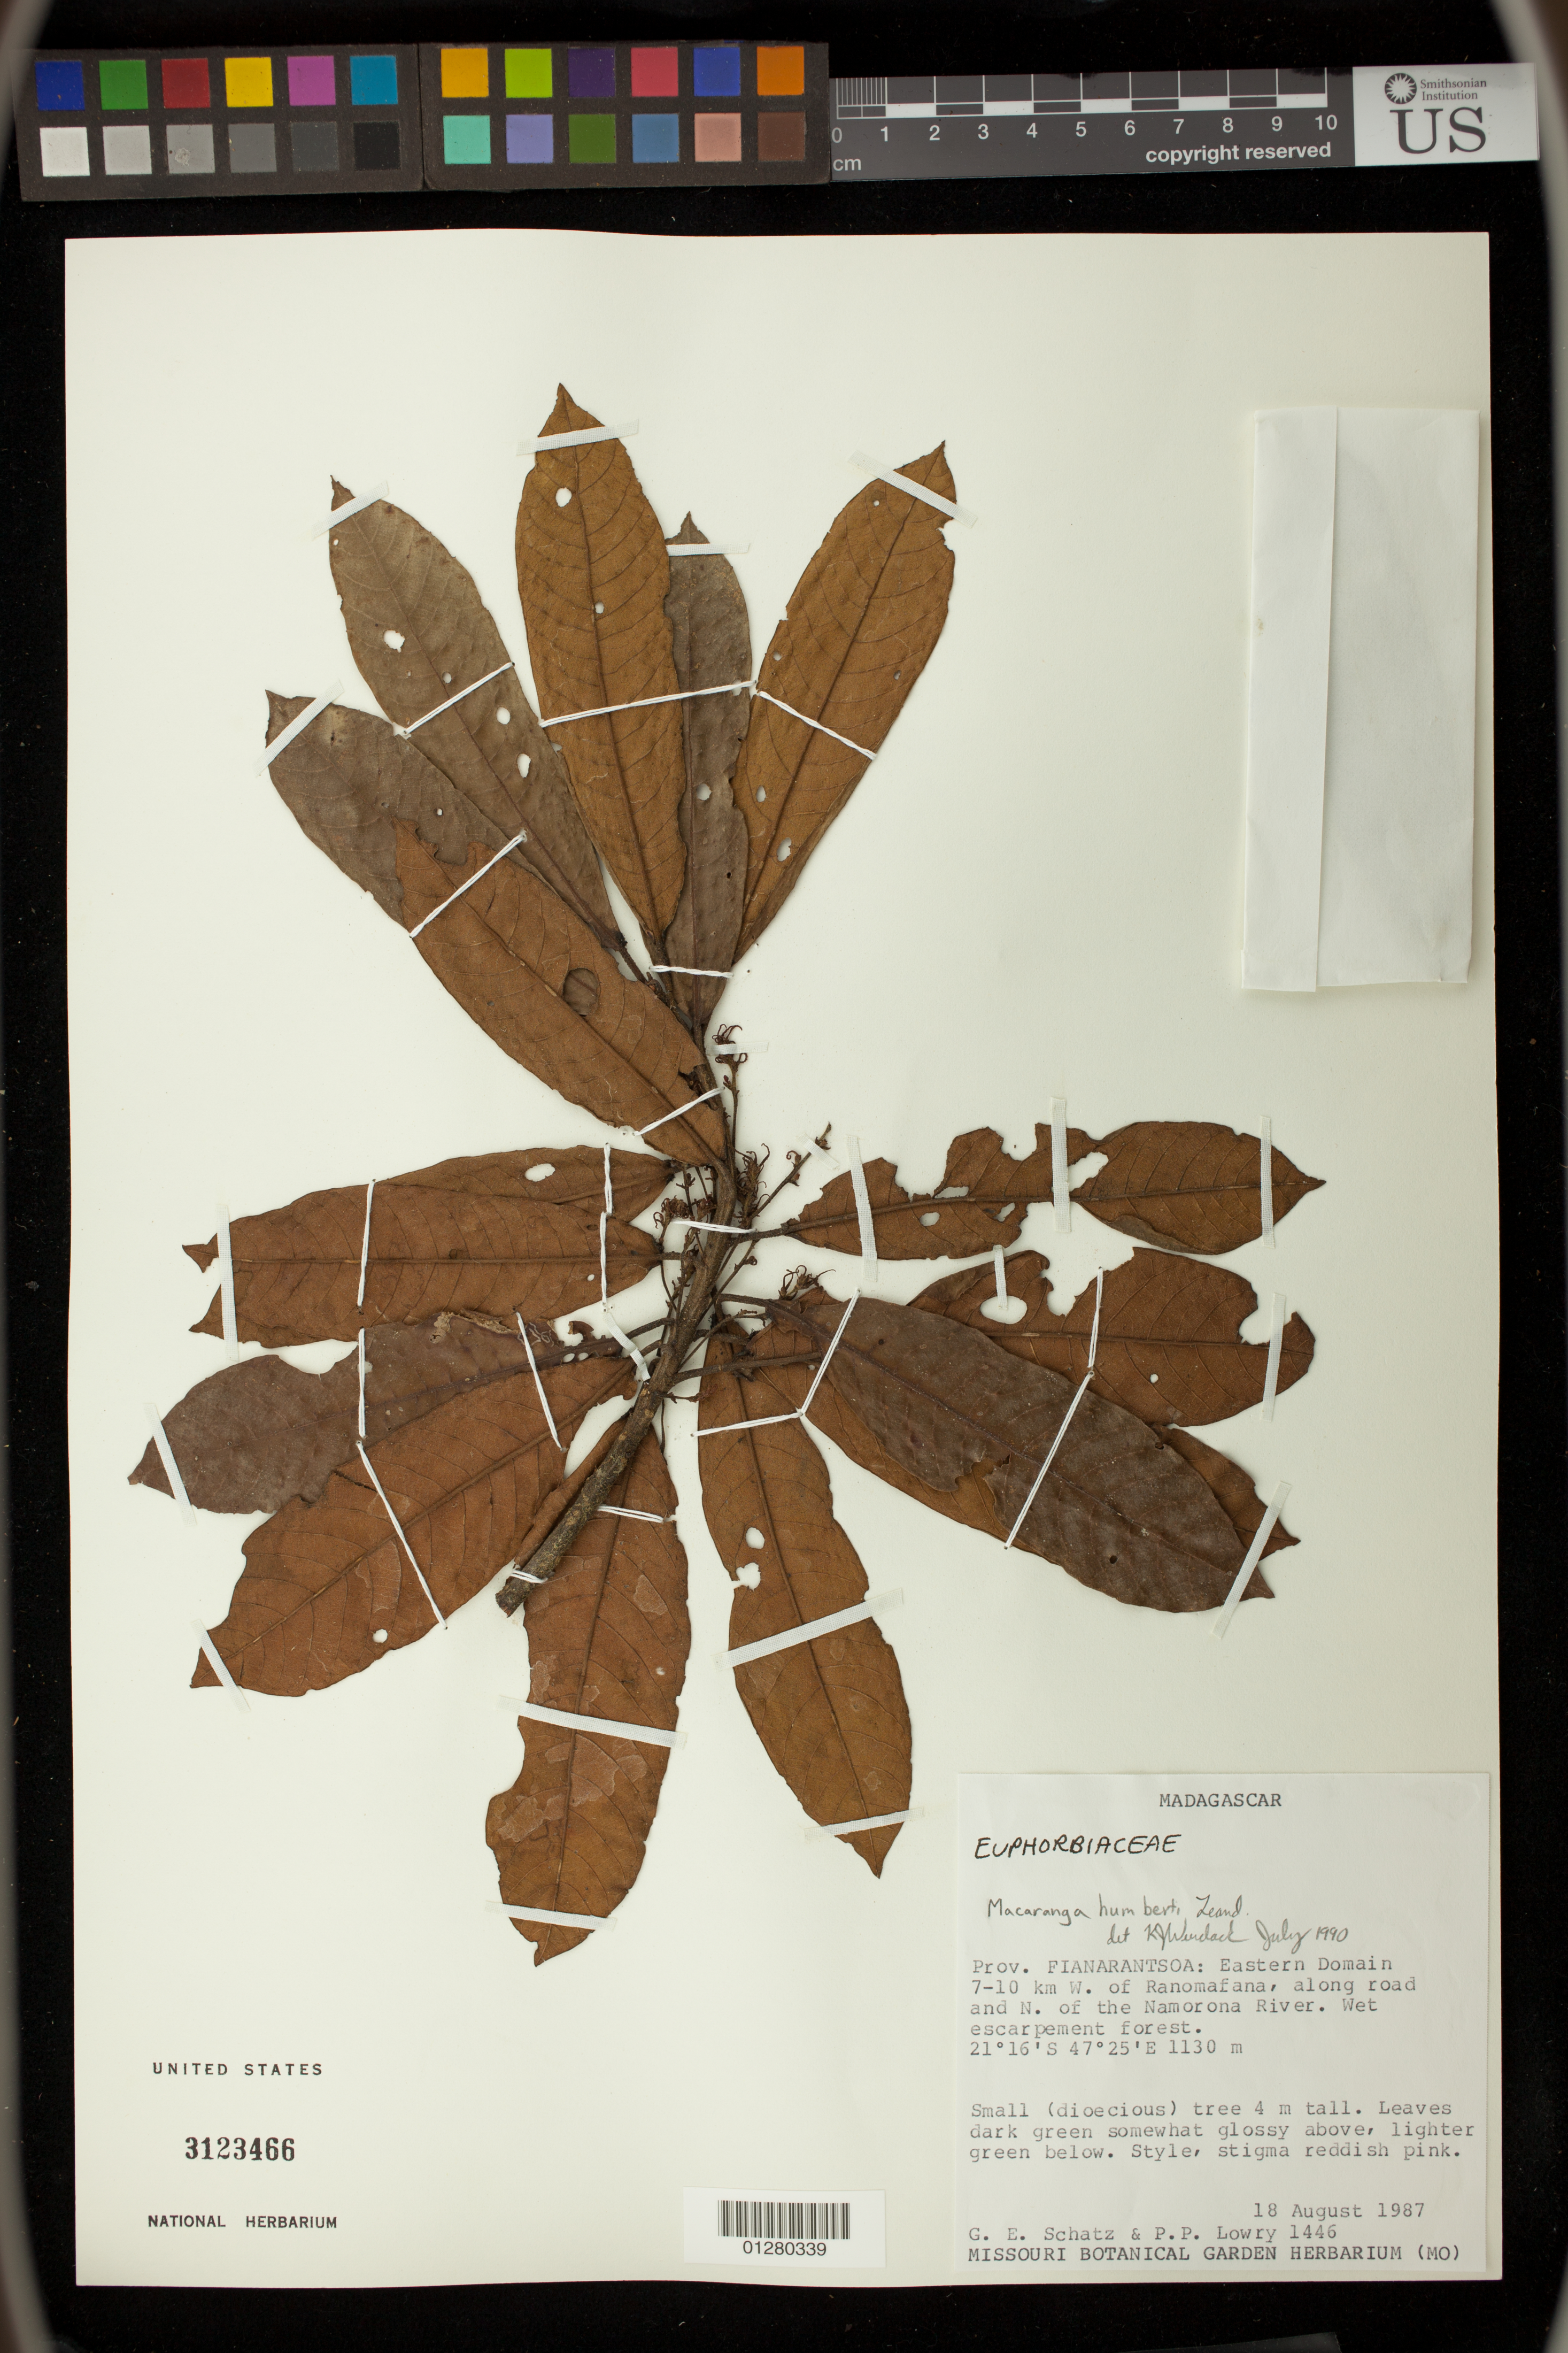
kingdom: Plantae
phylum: Tracheophyta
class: Magnoliopsida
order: Malpighiales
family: Euphorbiaceae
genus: Macaranga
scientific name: Macaranga humbertii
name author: Leandri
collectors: G. Schatz & P. P. Lowry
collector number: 1446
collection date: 1987-08-18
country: Madagascar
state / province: Vatovavy Fitovinany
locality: Fianarantsoa: Eastern Domain 7-10 km W. of Ranomafana, along road and N. of the Namorona River.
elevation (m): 1130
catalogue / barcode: US 3123466